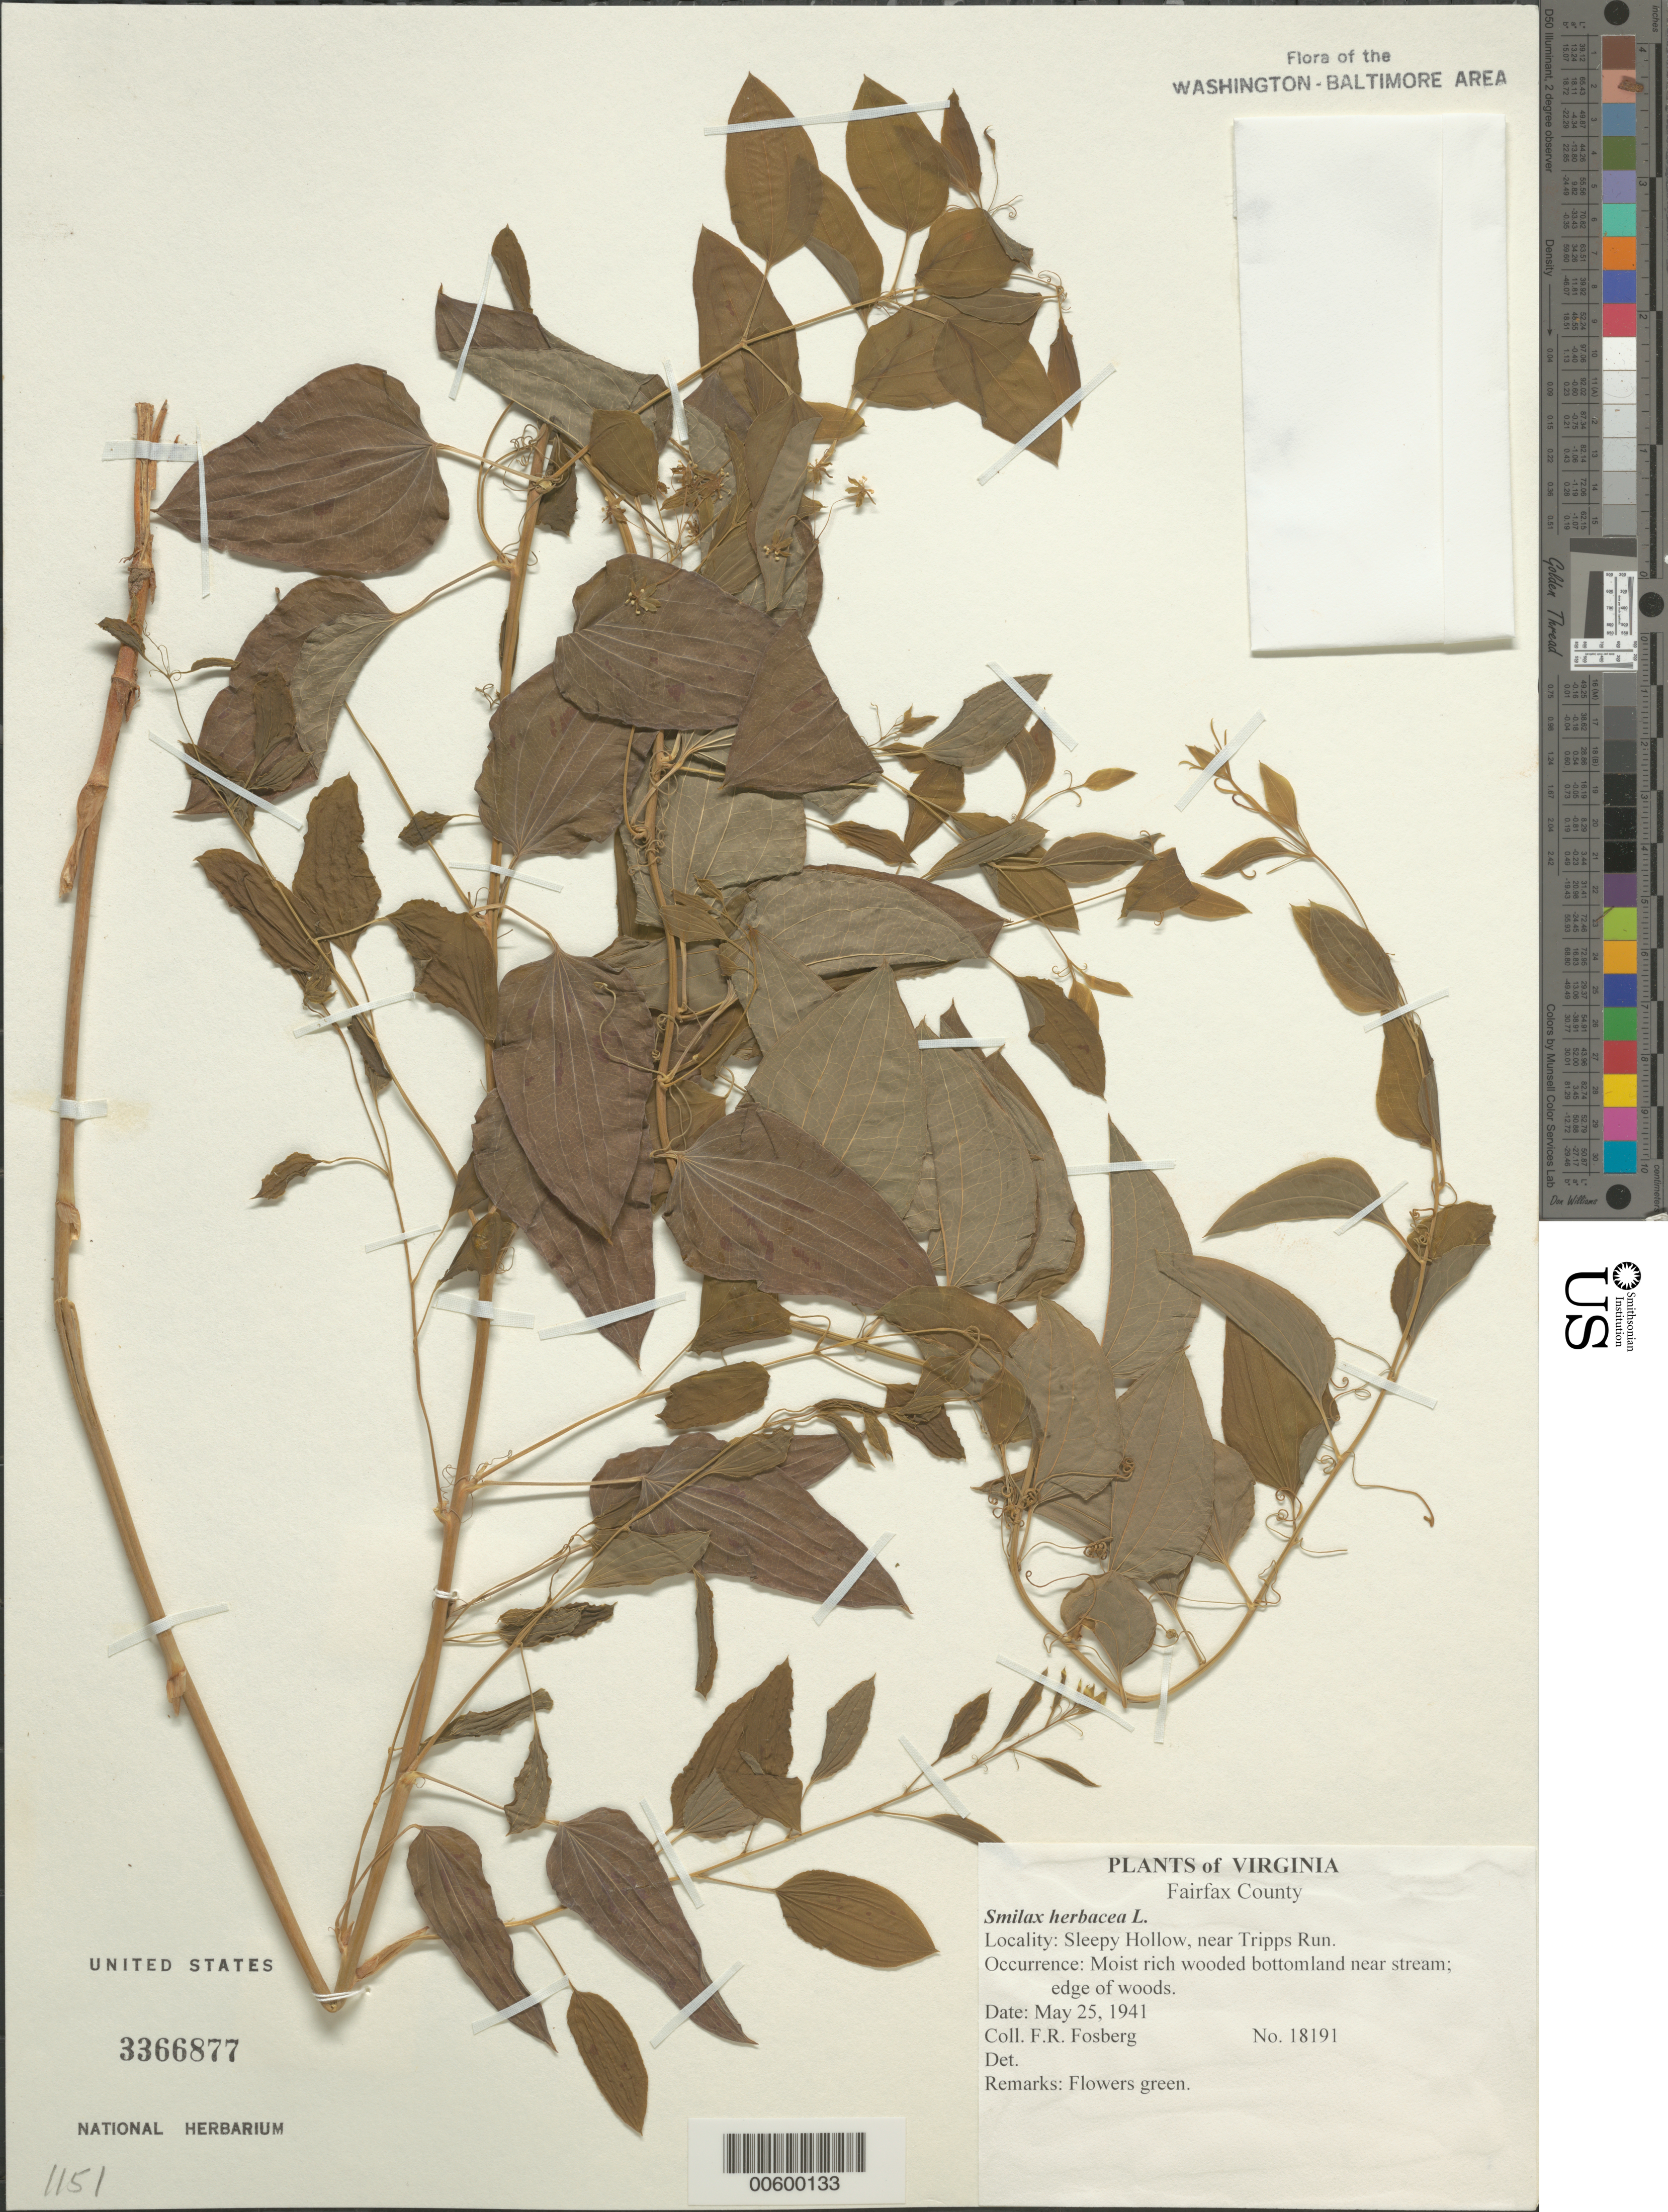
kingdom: Plantae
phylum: Tracheophyta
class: Liliopsida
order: Liliales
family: Smilacaceae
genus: Smilax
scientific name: Smilax herbacea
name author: L.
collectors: F. R. Fosberg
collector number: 18191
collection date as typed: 25 May 1941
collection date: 1941-05-25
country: United States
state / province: Virginia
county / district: Fairfax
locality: Sleepy Hollow, near Tripps Run.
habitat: Moist rich wooded bottomland near stream; edge of woods.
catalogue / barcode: US 3366877